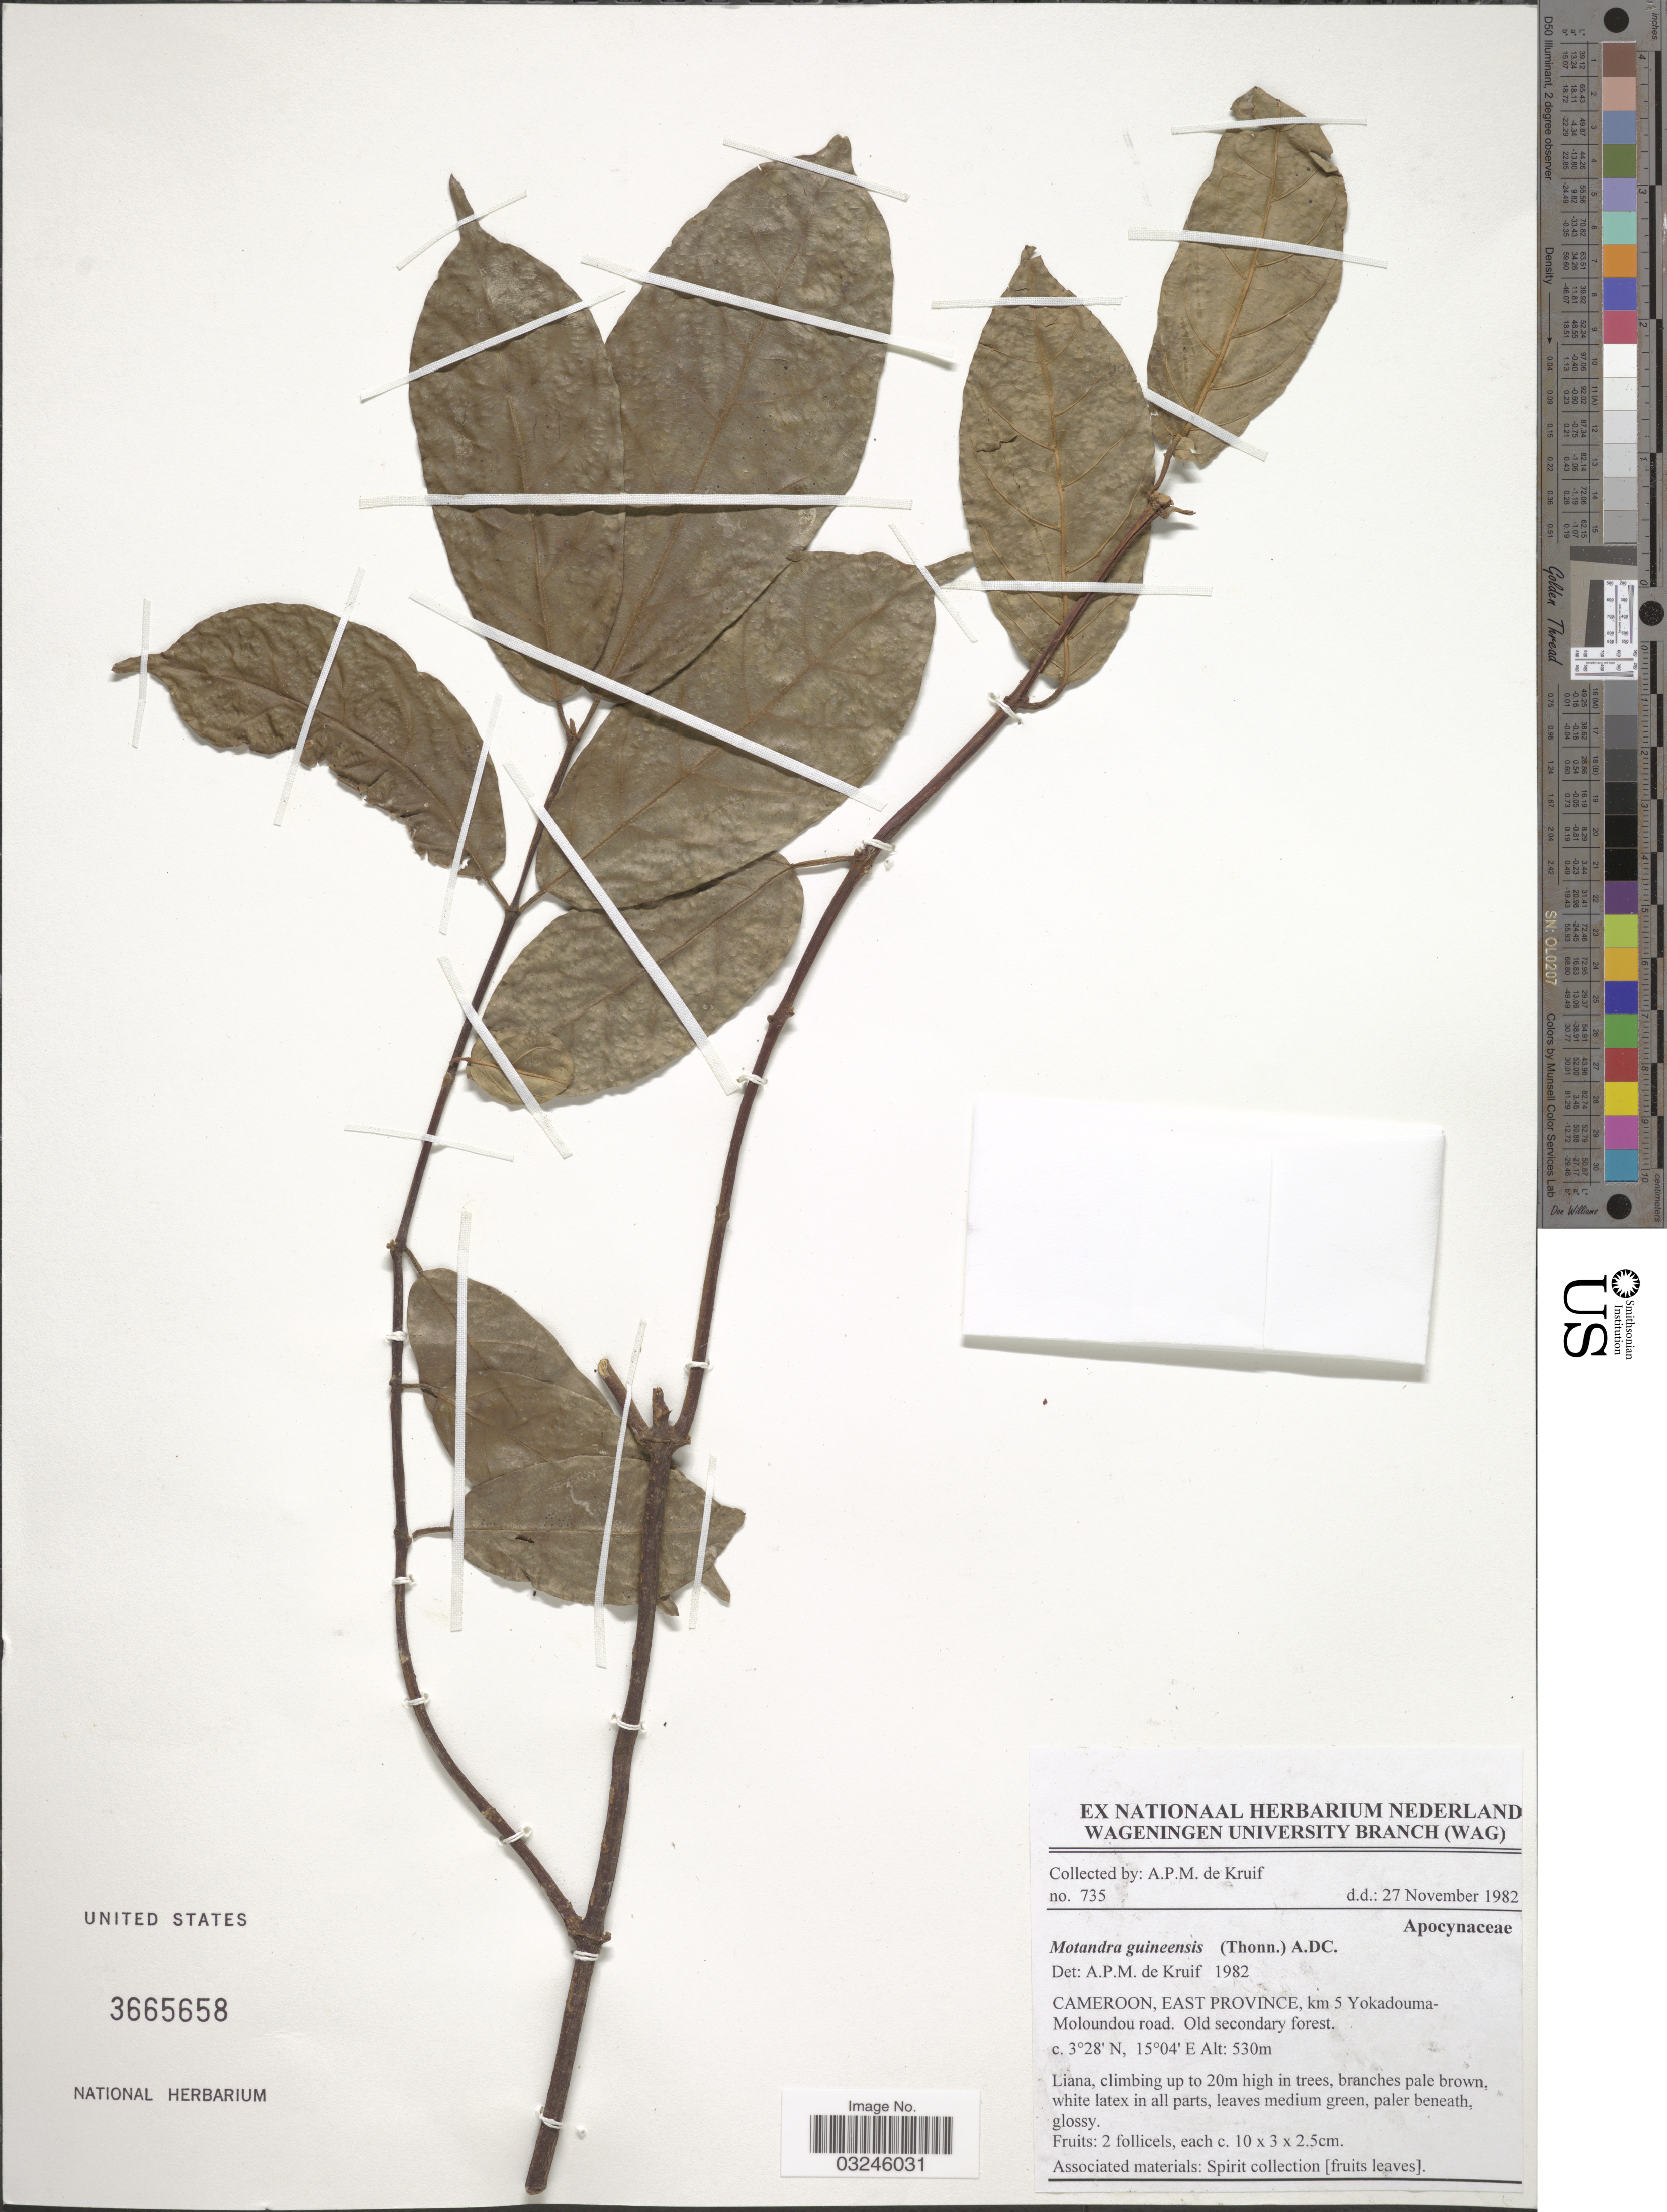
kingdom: Plantae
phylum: Tracheophyta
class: Magnoliopsida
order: Gentianales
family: Apocynaceae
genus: Motandra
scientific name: Motandra guineensis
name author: (Thonn.) A. DC.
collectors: A. P. de Kruif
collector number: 735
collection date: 1982-11-27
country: Cameroon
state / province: Est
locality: East Province, km 5 Yokadouma-Moloundou road.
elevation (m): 530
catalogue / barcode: US 3665658